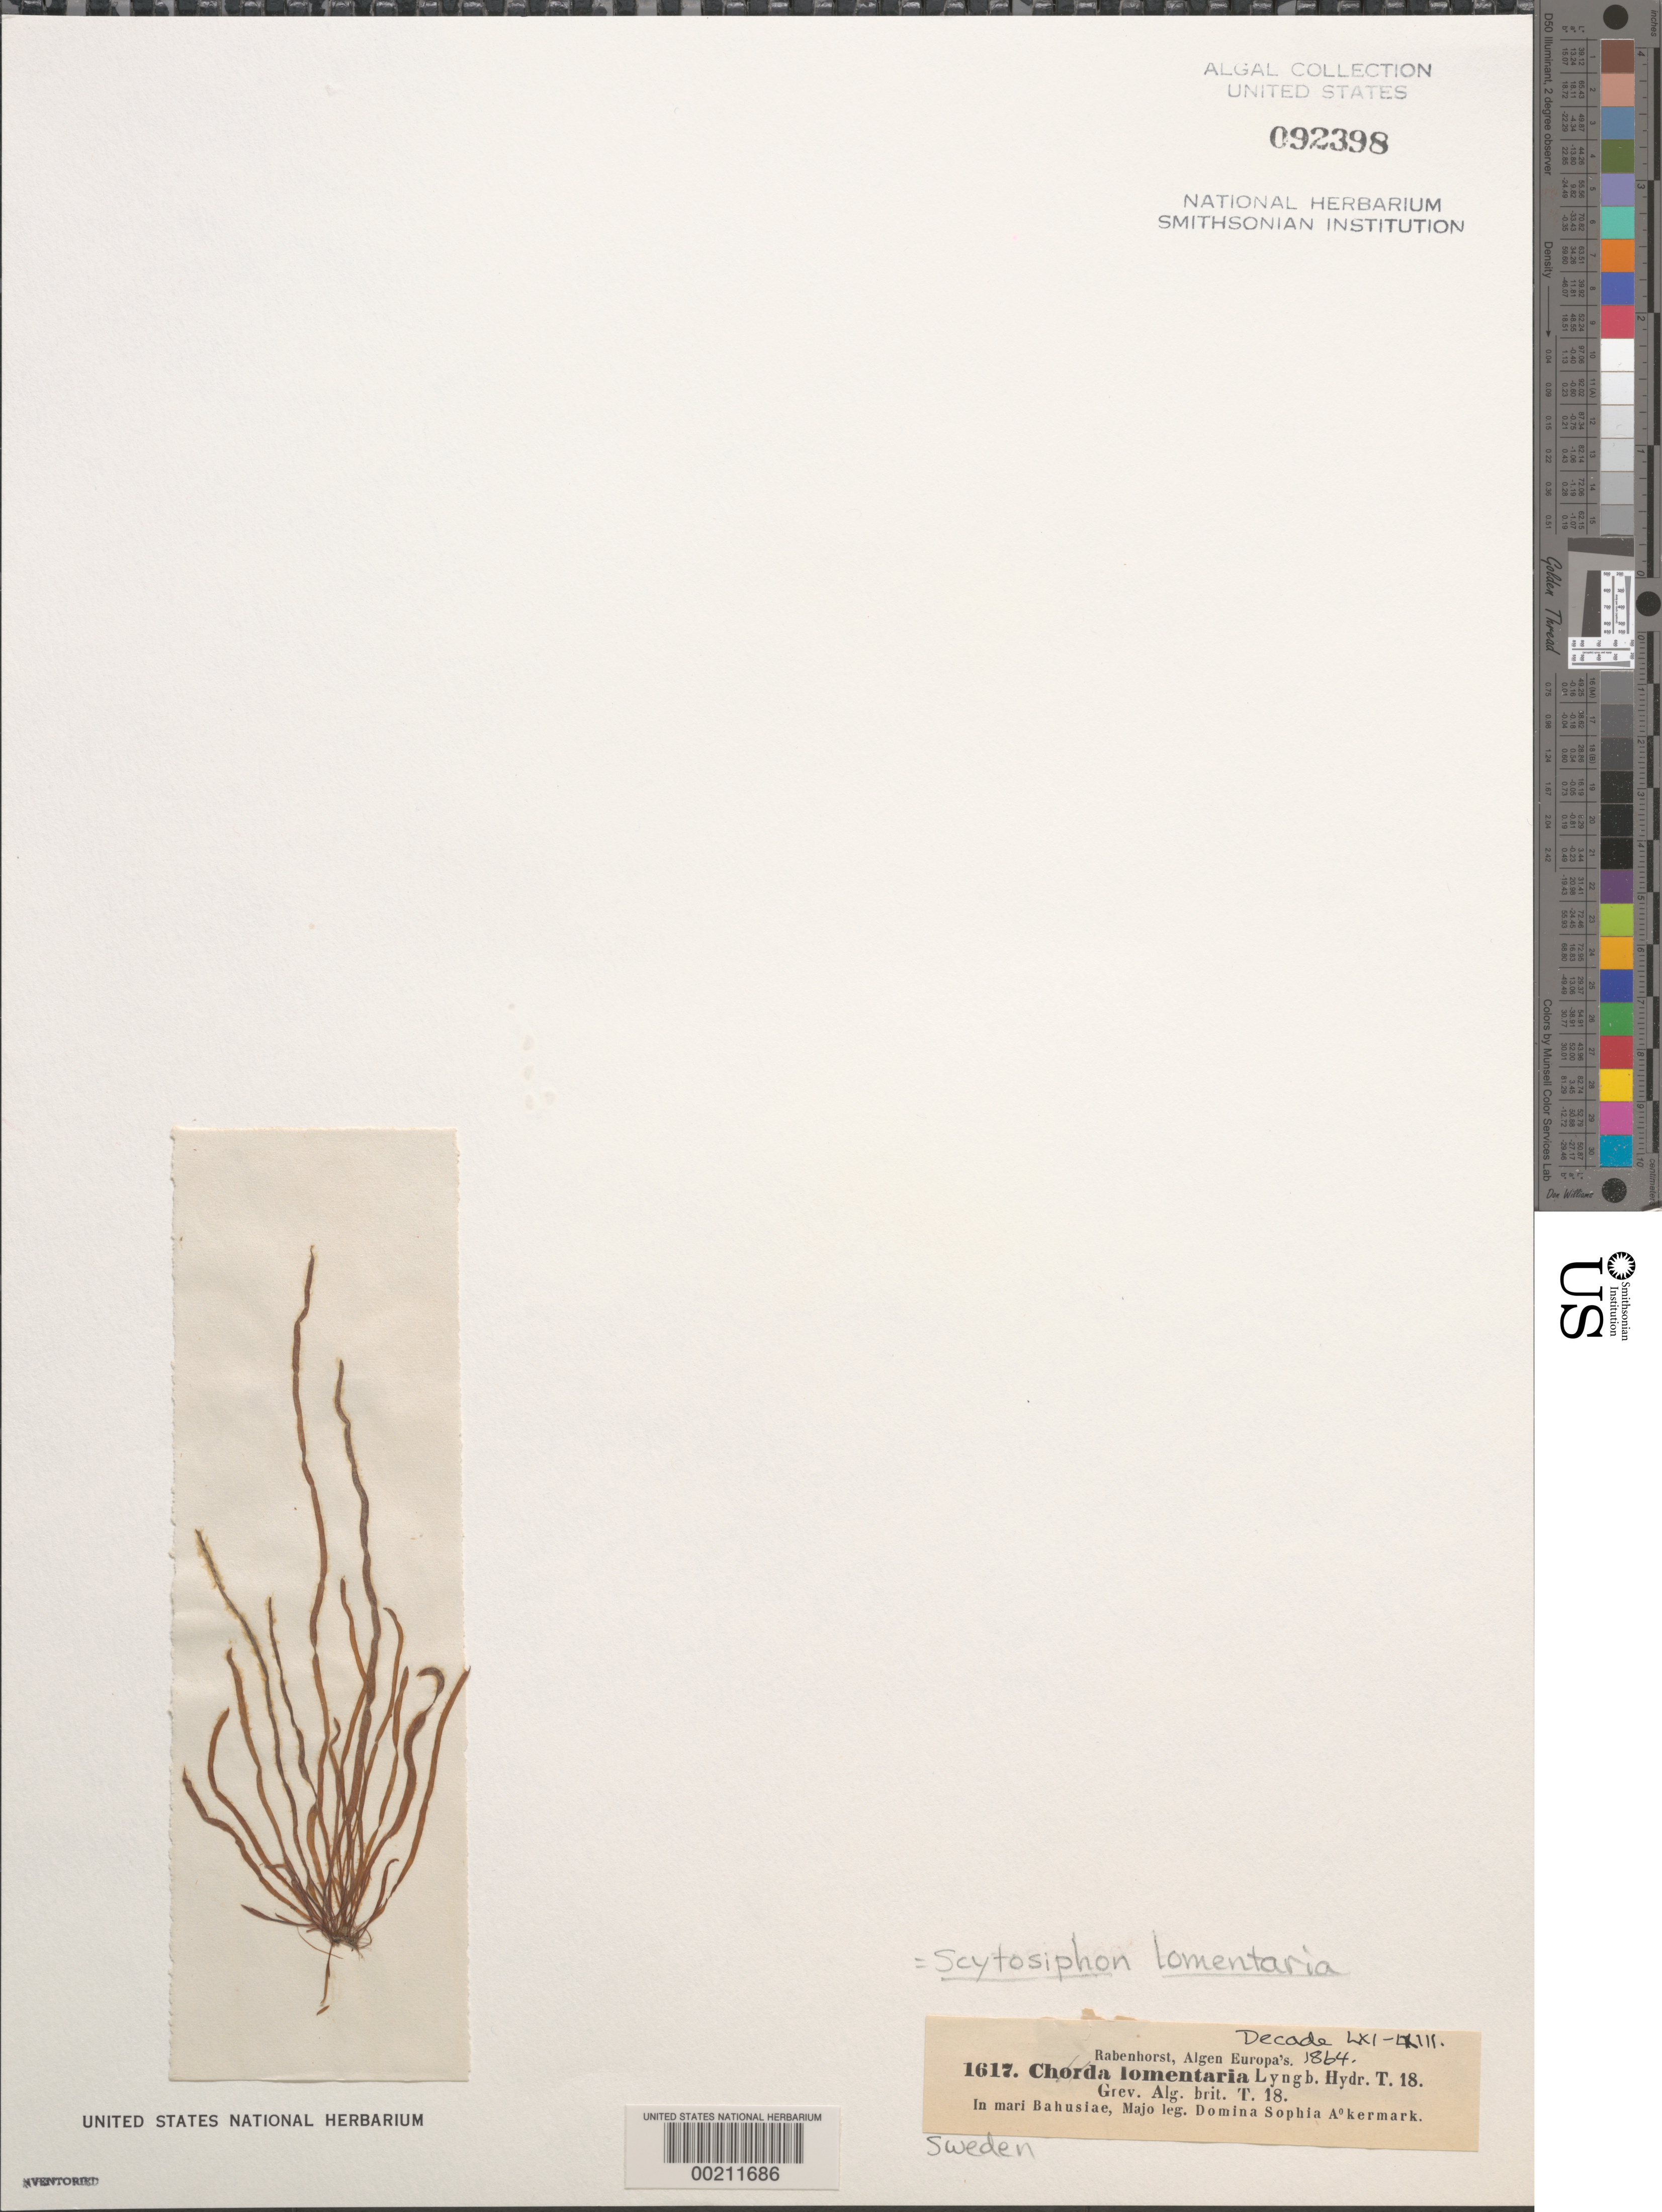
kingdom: Chromista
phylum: Ochrophyta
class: Phaeophyceae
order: Scytosiphonales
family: Scytosiphonaceae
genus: Scytosiphon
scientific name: Scytosiphon lomentaria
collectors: S. Akermark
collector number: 1617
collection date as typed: May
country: Sweden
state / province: Västra Götaland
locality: Bohus Bay (Mari Bahusiae)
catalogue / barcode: US 92398